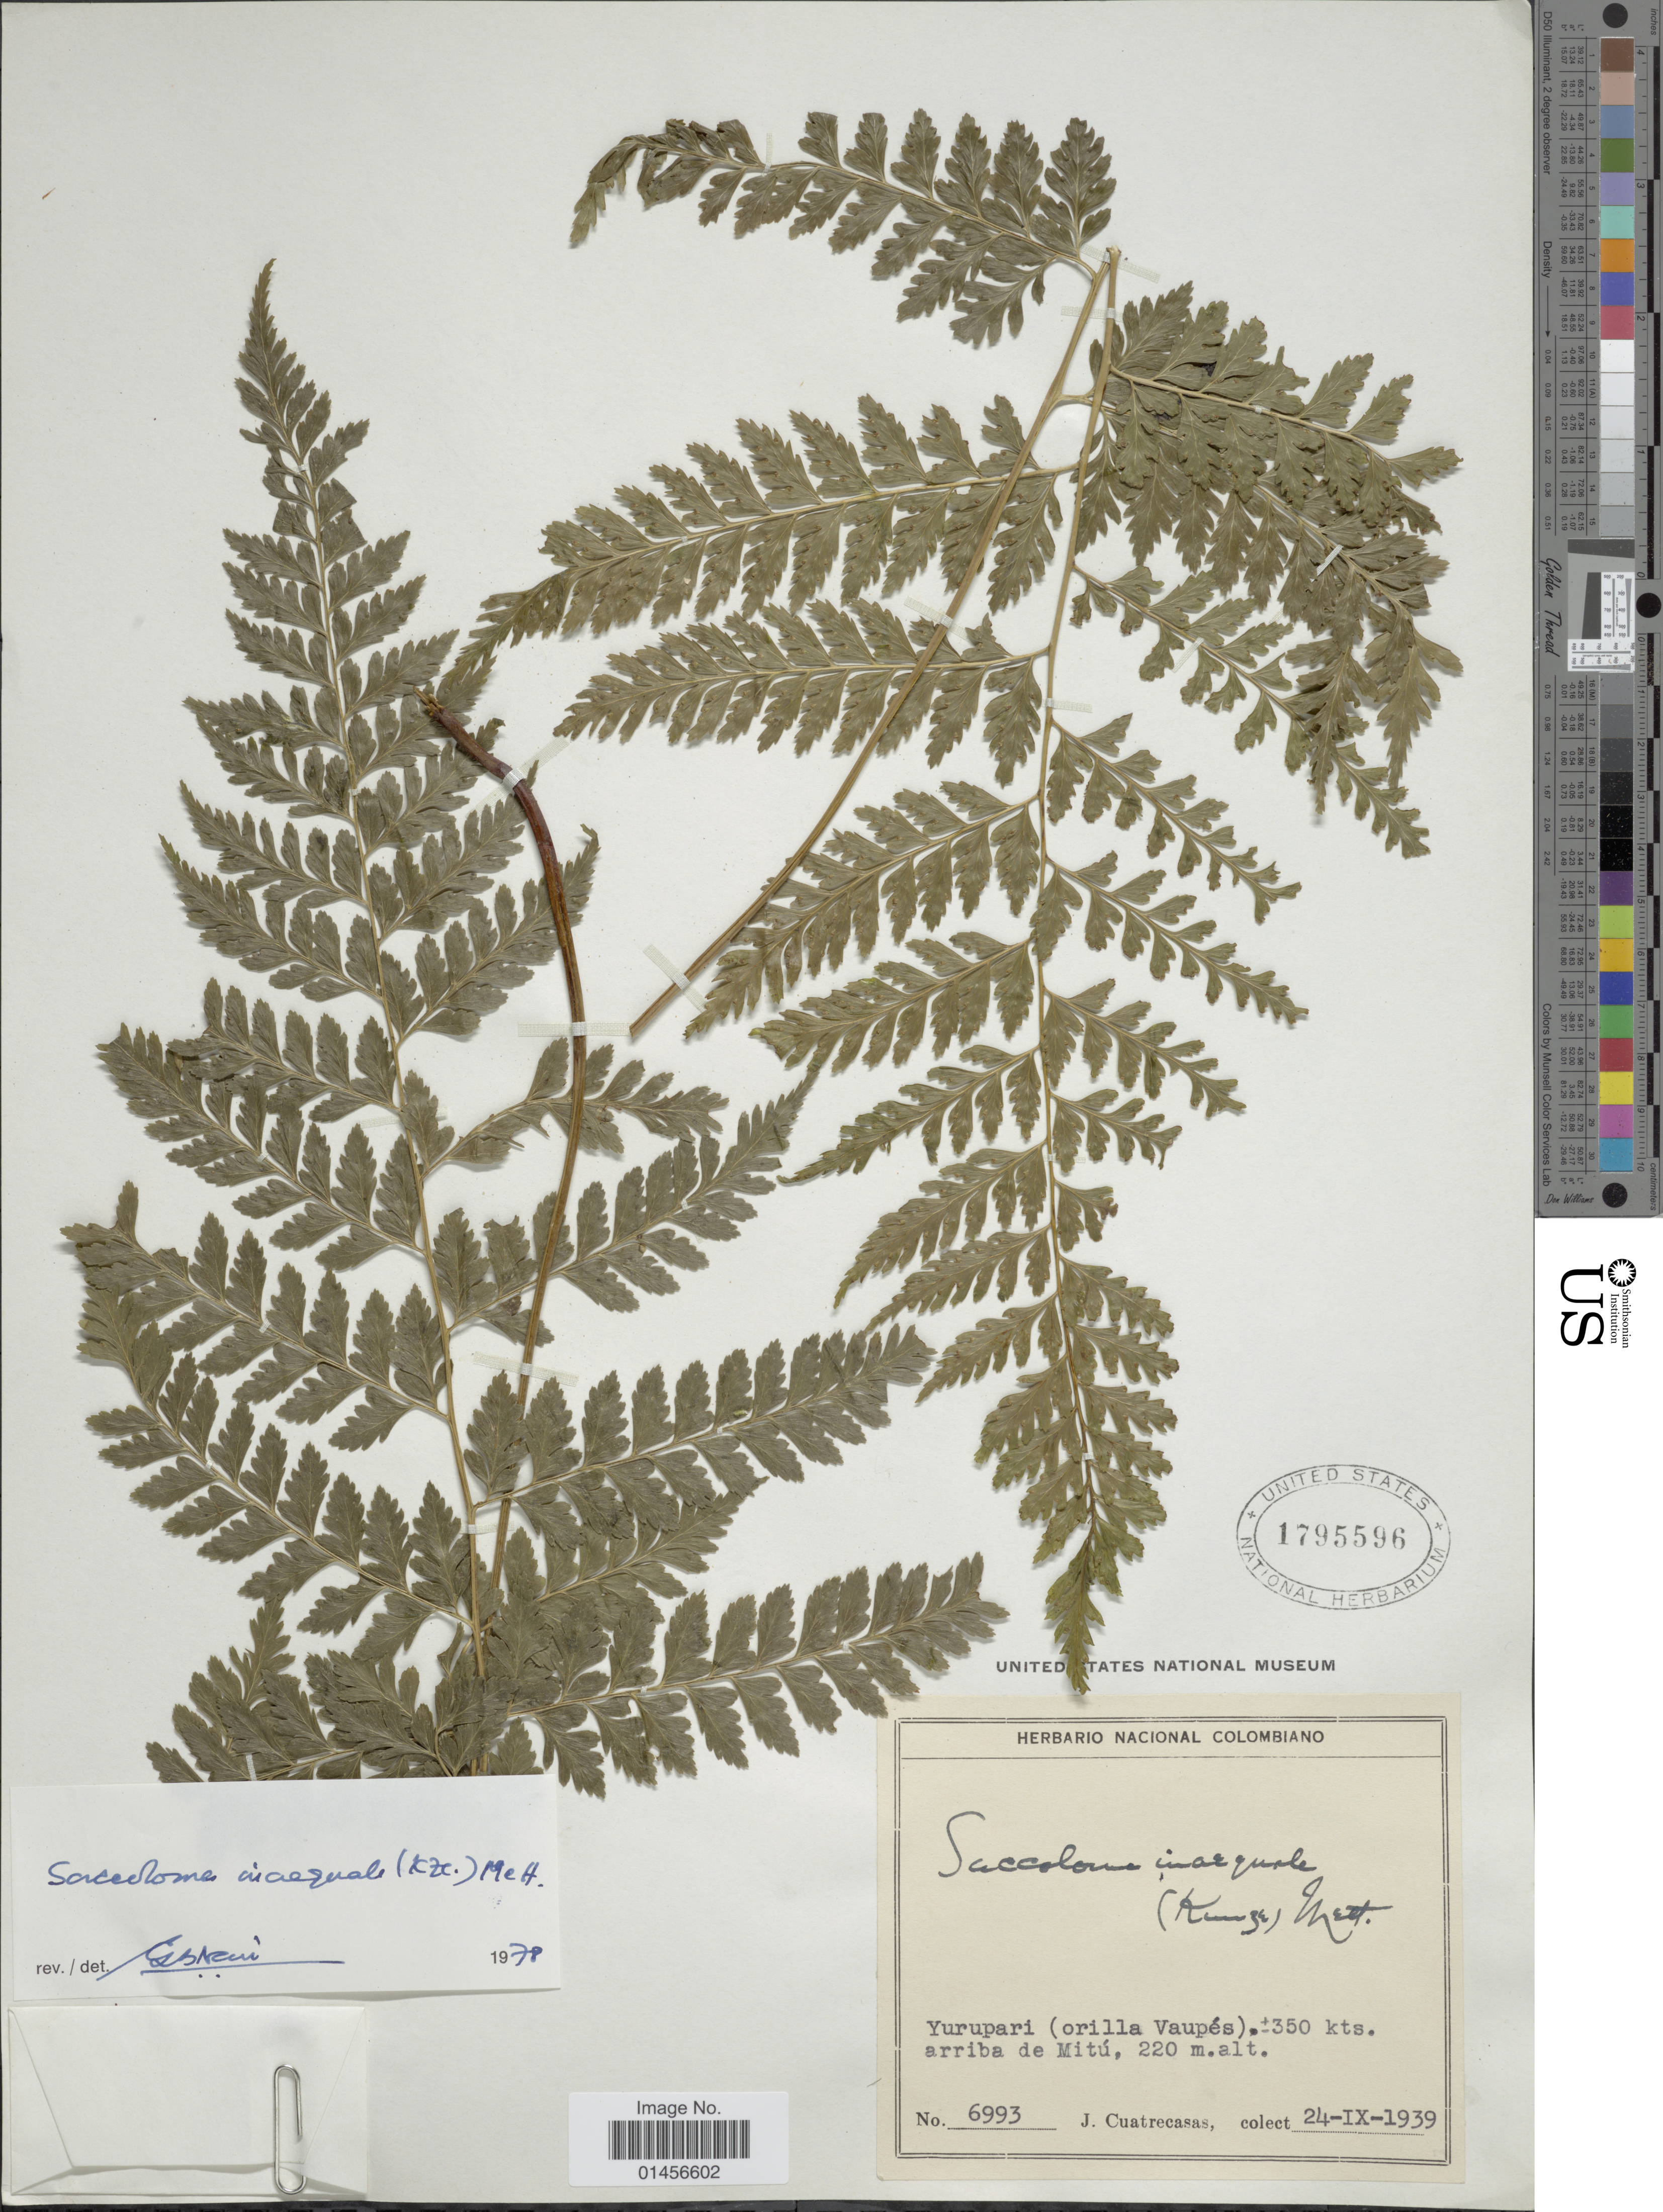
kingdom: Plantae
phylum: Tracheophyta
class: Polypodiopsida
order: Polypodiales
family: Saccolomataceae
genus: Saccoloma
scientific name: Saccoloma inaequale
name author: (Kunze) Mett.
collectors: J. Cuatrecasas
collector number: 6993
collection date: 1939-09-24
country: Colombia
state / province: Vaupés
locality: Yurupari (orilla Vaupés) ‡350 kts, arriba de Mitú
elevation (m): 220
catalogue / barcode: US 1795596